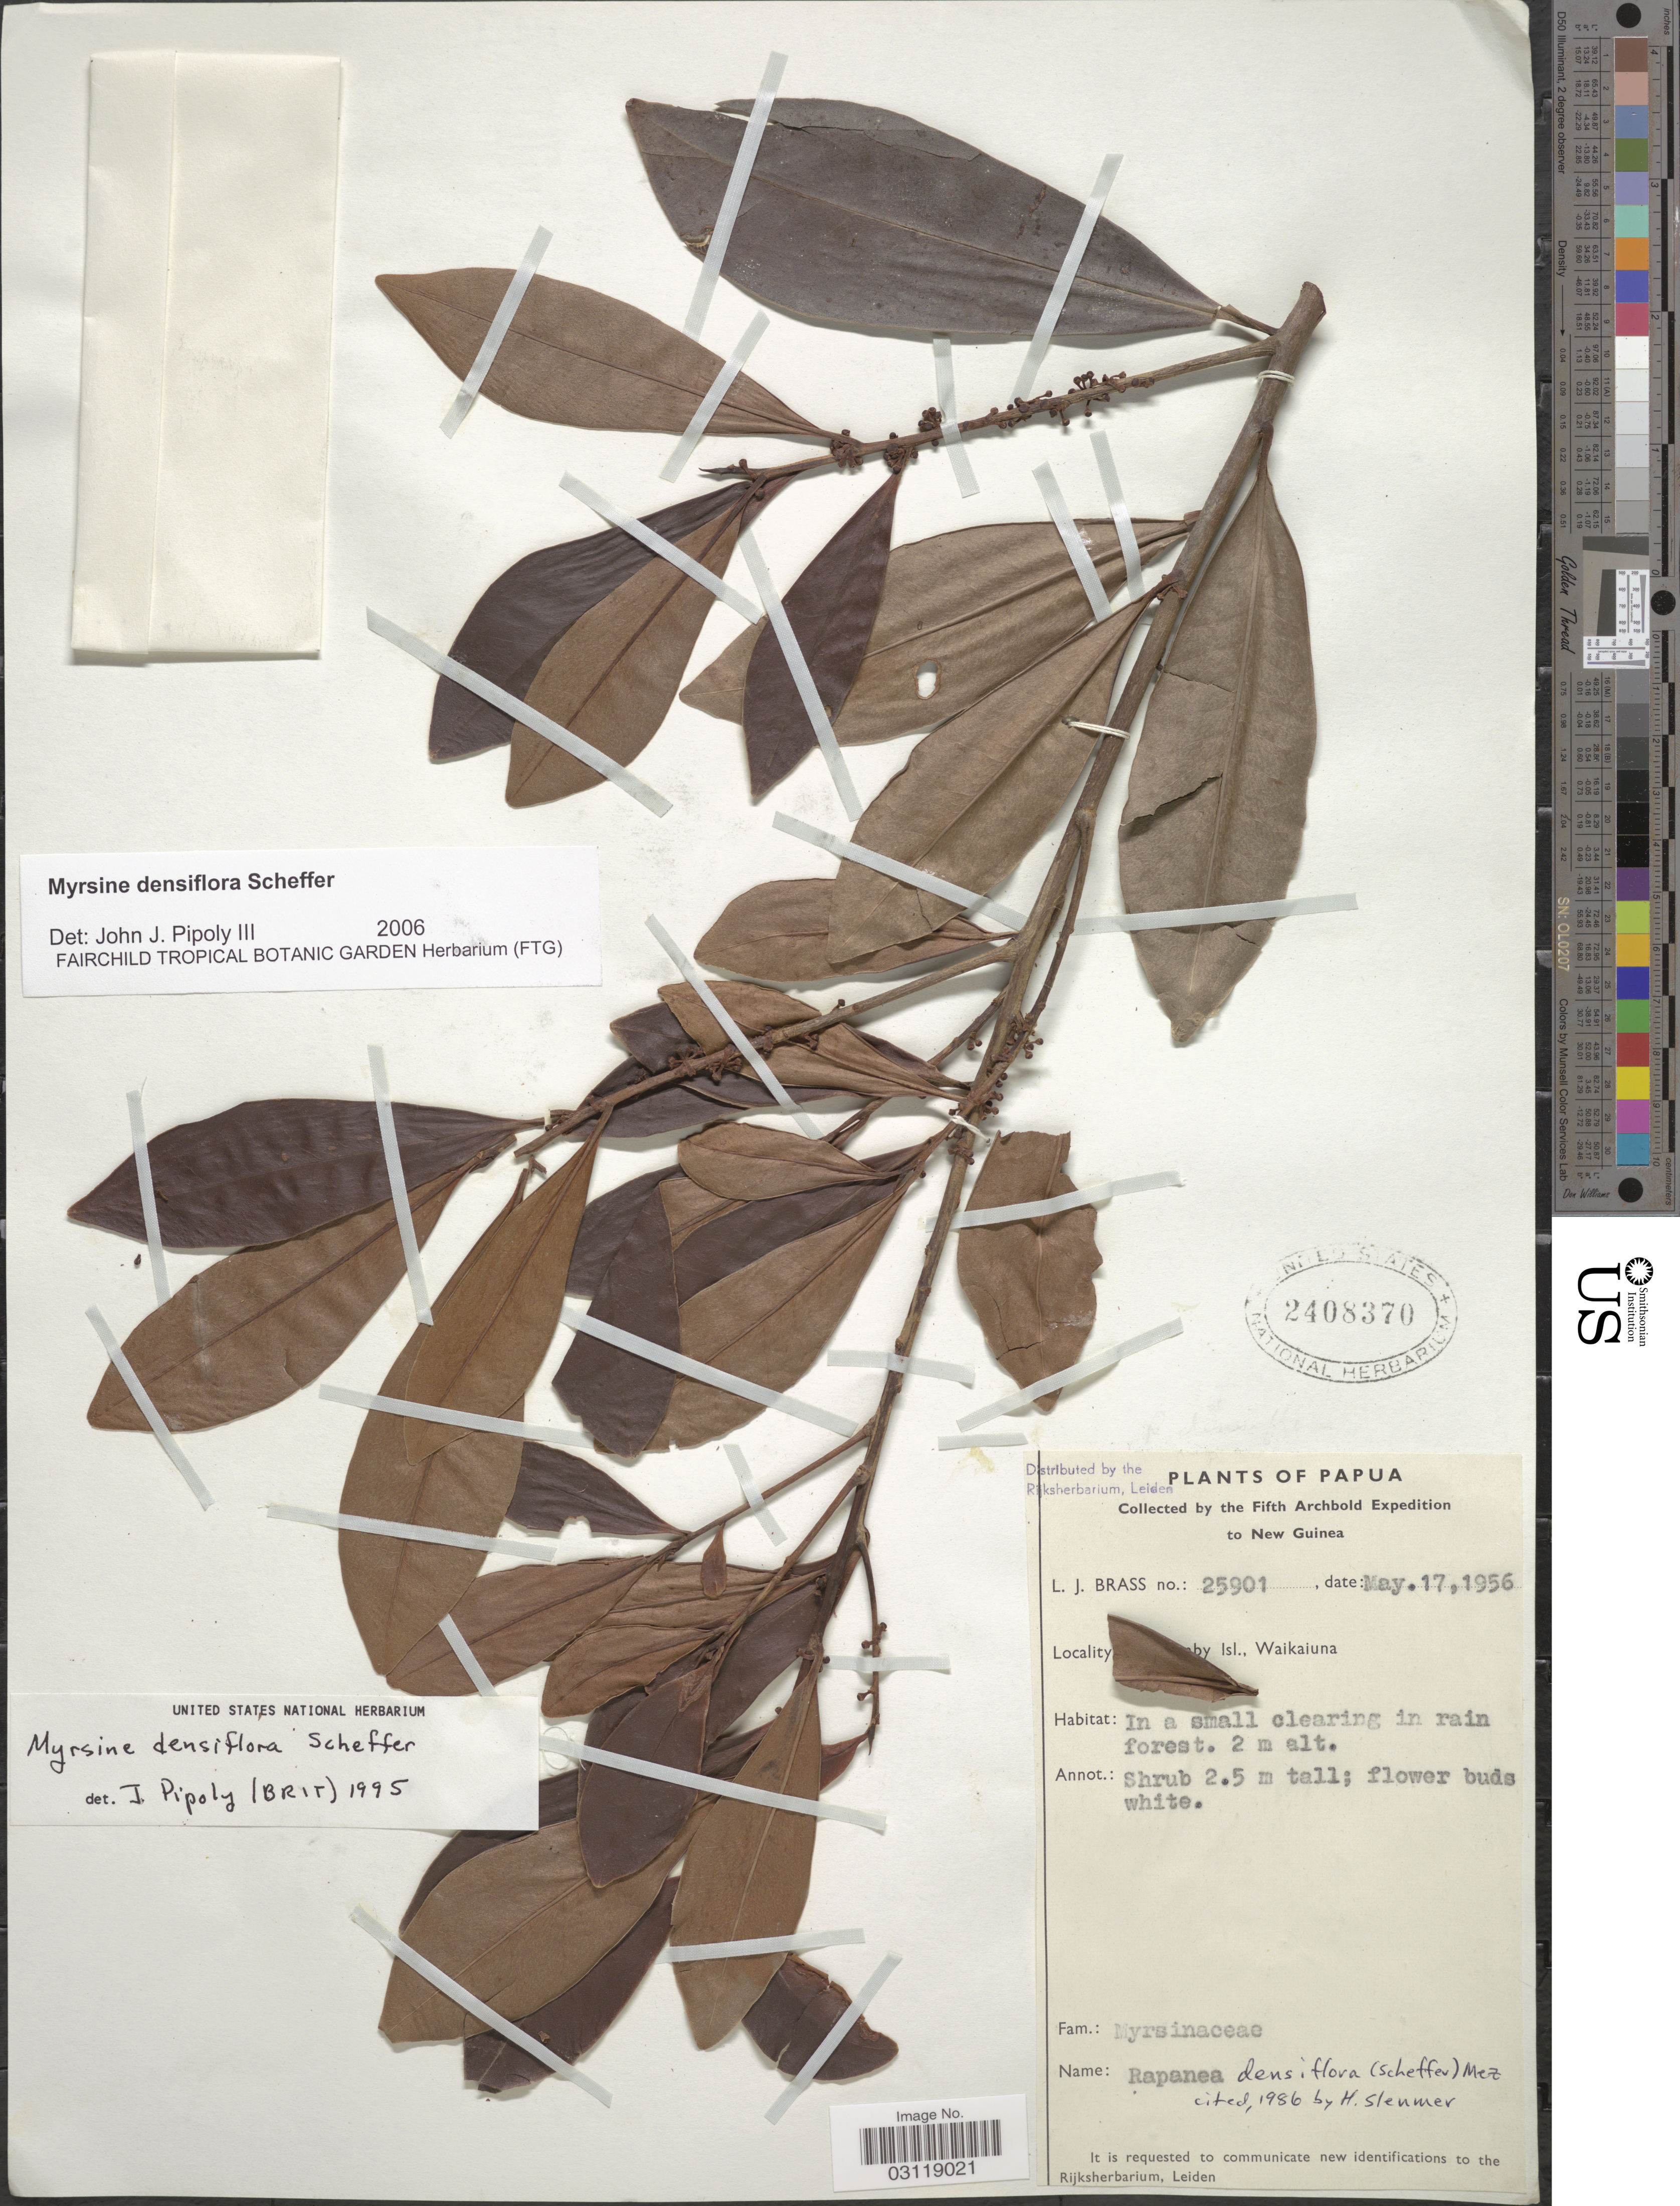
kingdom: Plantae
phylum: Tracheophyta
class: Magnoliopsida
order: Ericales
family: Primulaceae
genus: Rapanea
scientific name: Rapanea densiflora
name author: (Scheff.) Mez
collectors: L. J. Brass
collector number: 25901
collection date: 1956-05-17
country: Papua New Guinea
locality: Papua. New Guinea. [illegible text]by Isl., Waikaiuna.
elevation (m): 2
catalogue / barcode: US 2408370